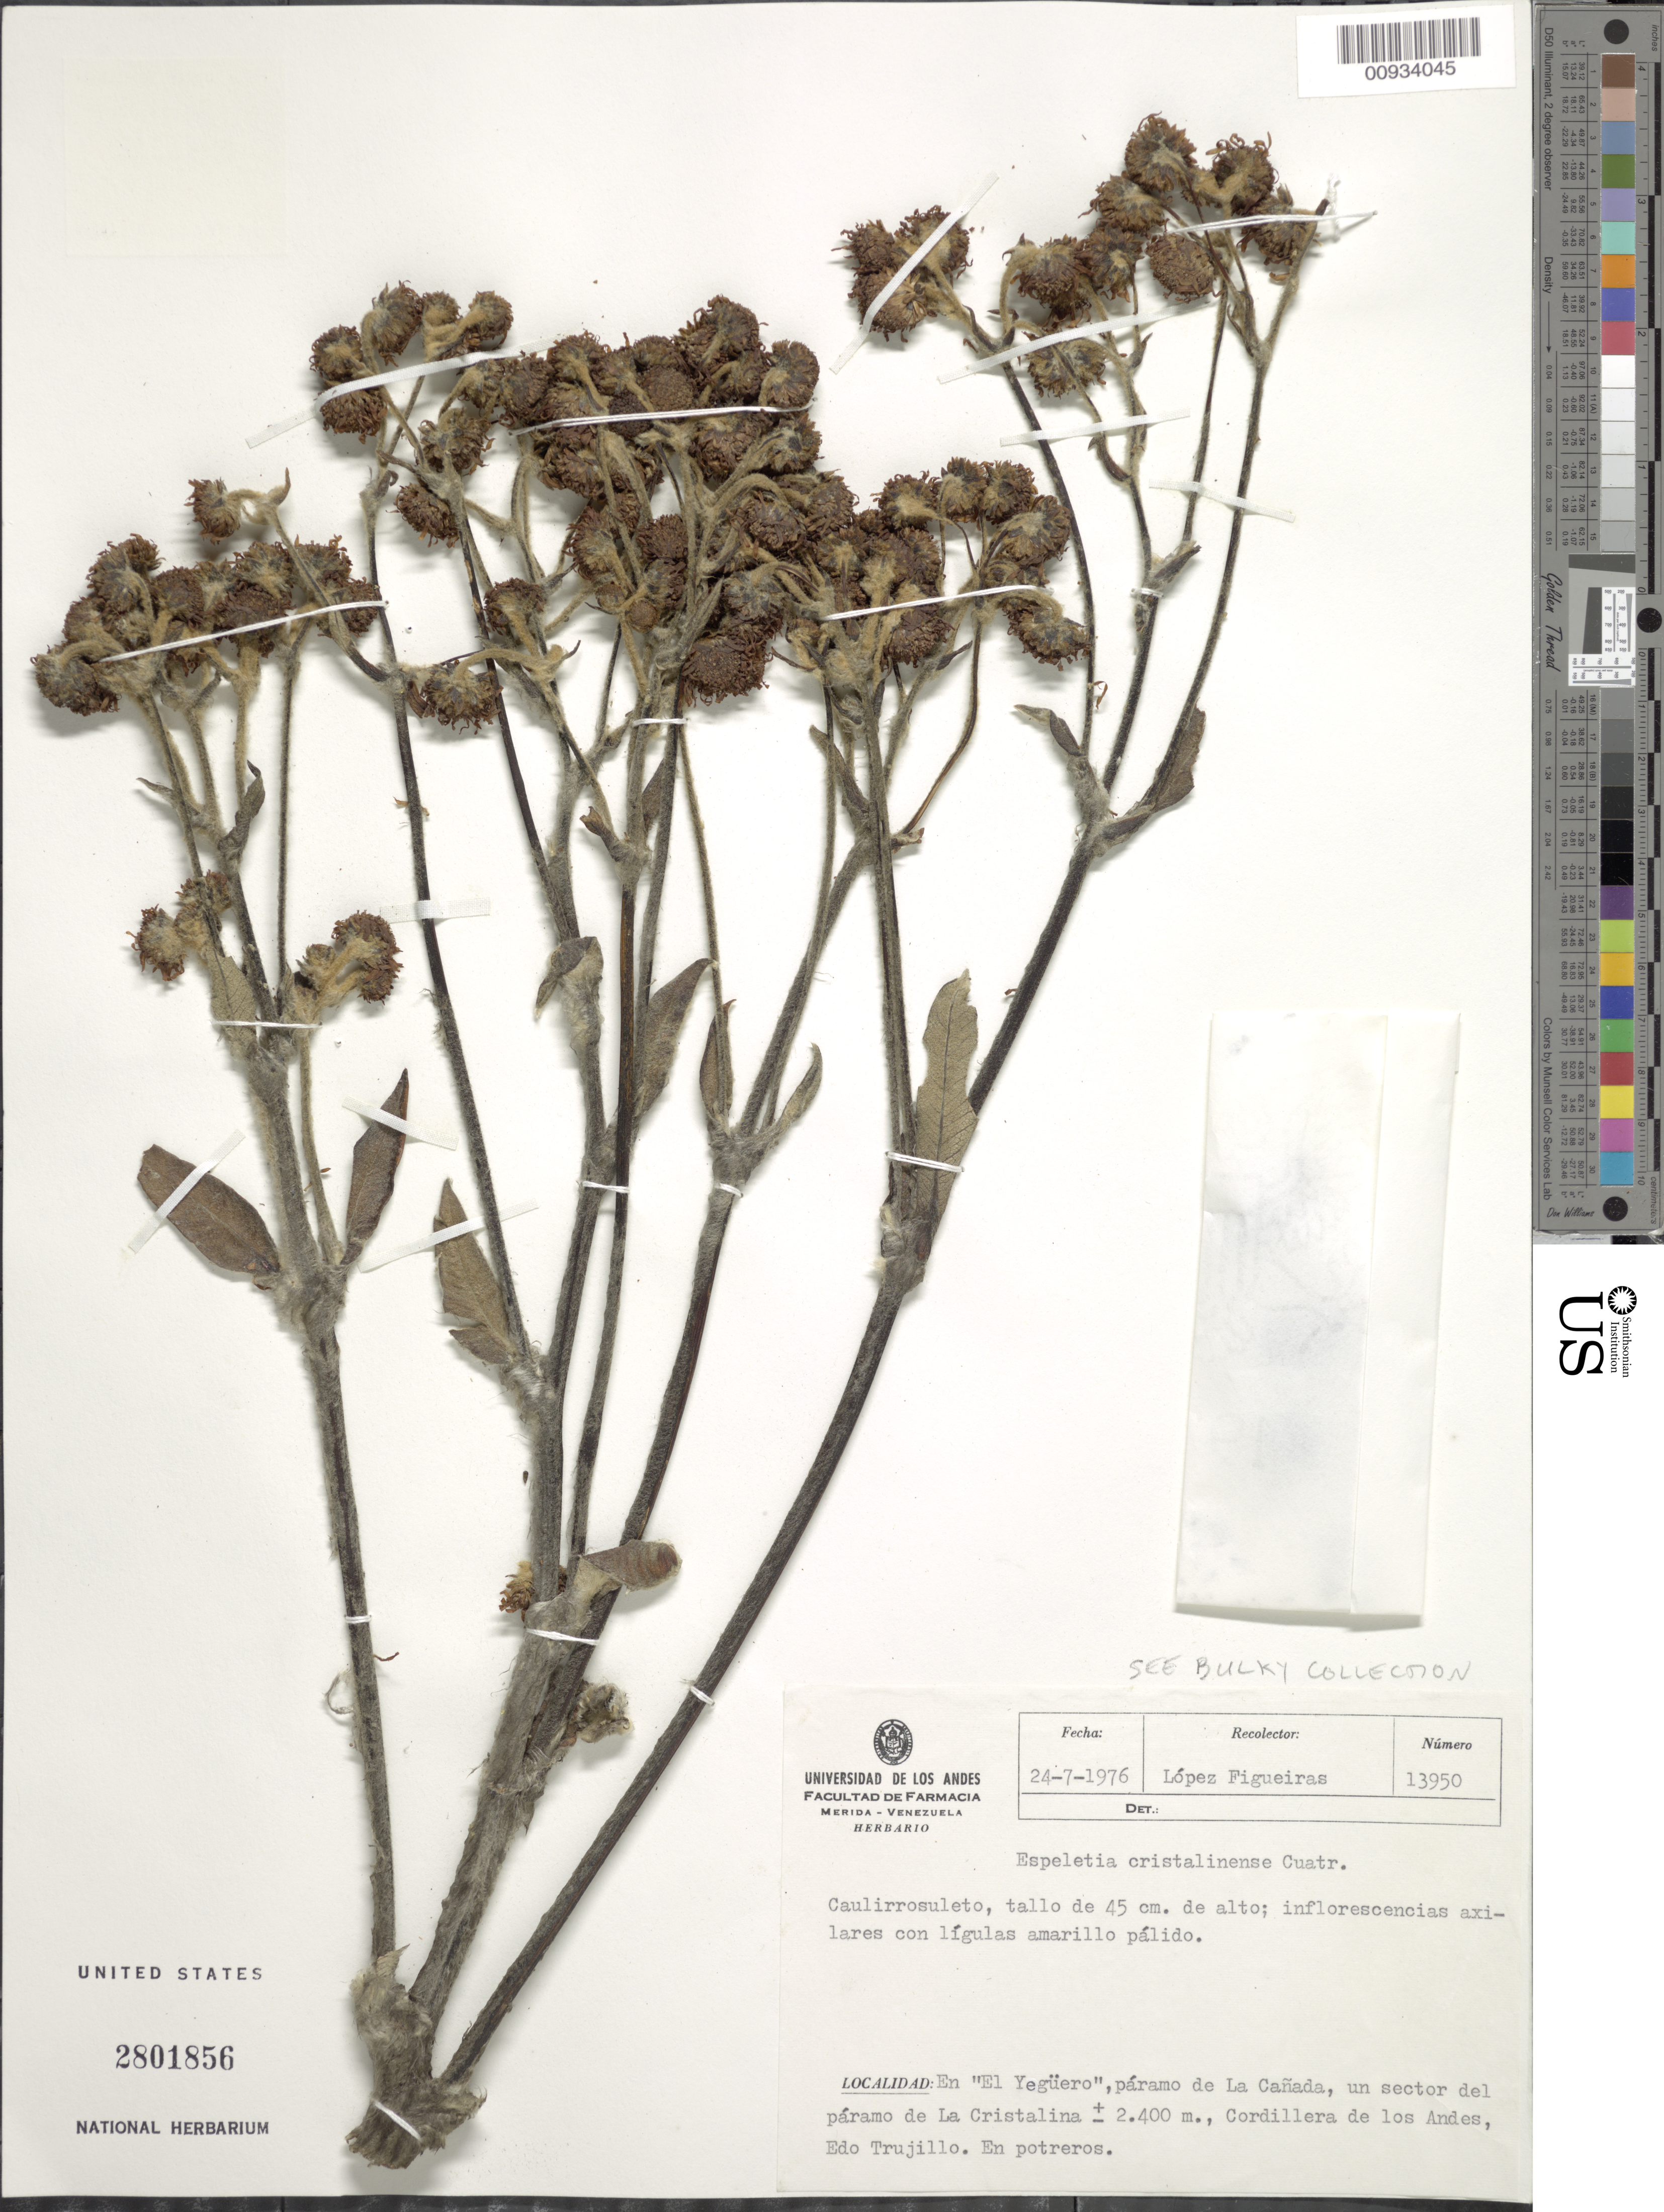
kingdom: Plantae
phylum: Tracheophyta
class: Magnoliopsida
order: Asterales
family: Asteraceae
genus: Espeletiopsis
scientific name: Espeletiopsis cristalinensis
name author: (Cuatrec.) Cuatrec.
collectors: M. López Figueiras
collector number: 13950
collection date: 1976-07-24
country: Venezuela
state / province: Trujillo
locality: En "El Yeguero", paramo de La Cañada, un sector del paramo de La Cristalina. Cordillera de los Andes, Edo Trujillo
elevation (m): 2400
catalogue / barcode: US 2801856